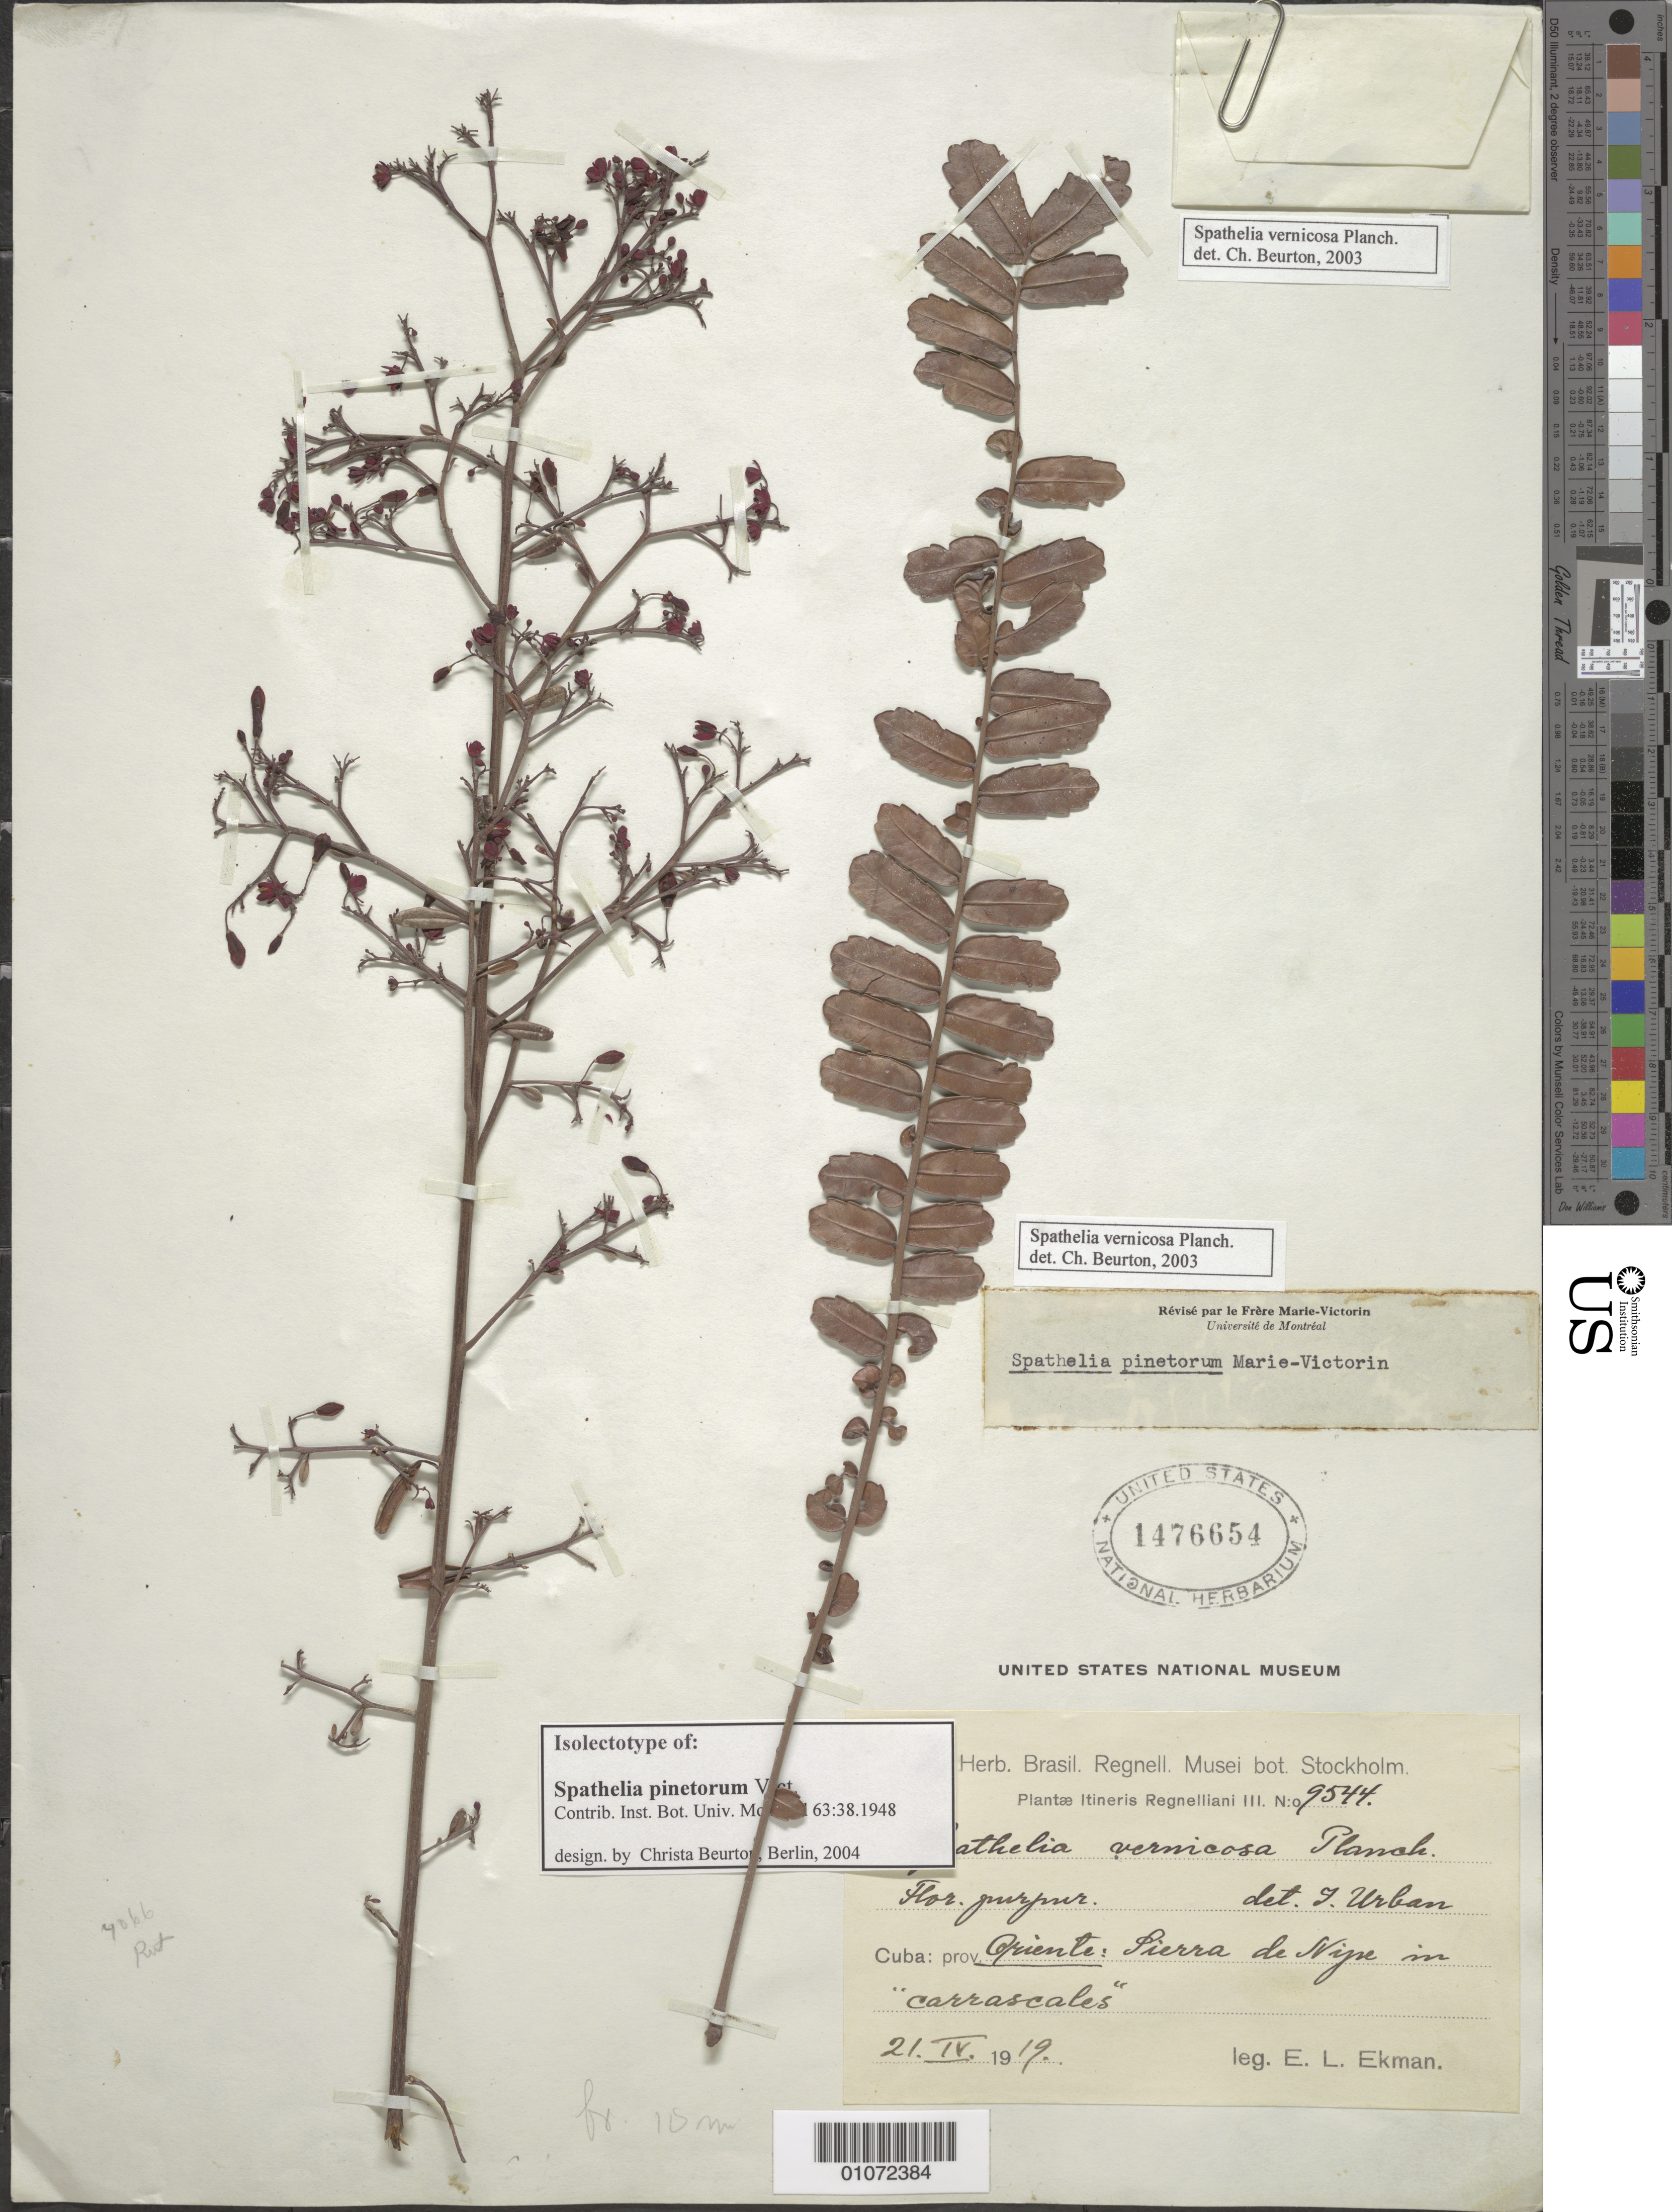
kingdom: Plantae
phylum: Tracheophyta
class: Magnoliopsida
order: Sapindales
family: Rutaceae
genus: Spathelia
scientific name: Spathelia pinetorum var. pinetorum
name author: Vict.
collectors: E. L. Ekman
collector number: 9544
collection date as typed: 21 Apr 1919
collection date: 1919-04-21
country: Cuba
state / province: Holguín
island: Cuba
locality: Oriente: Sierra de Nipe in "carrascales"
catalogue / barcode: US 1476654